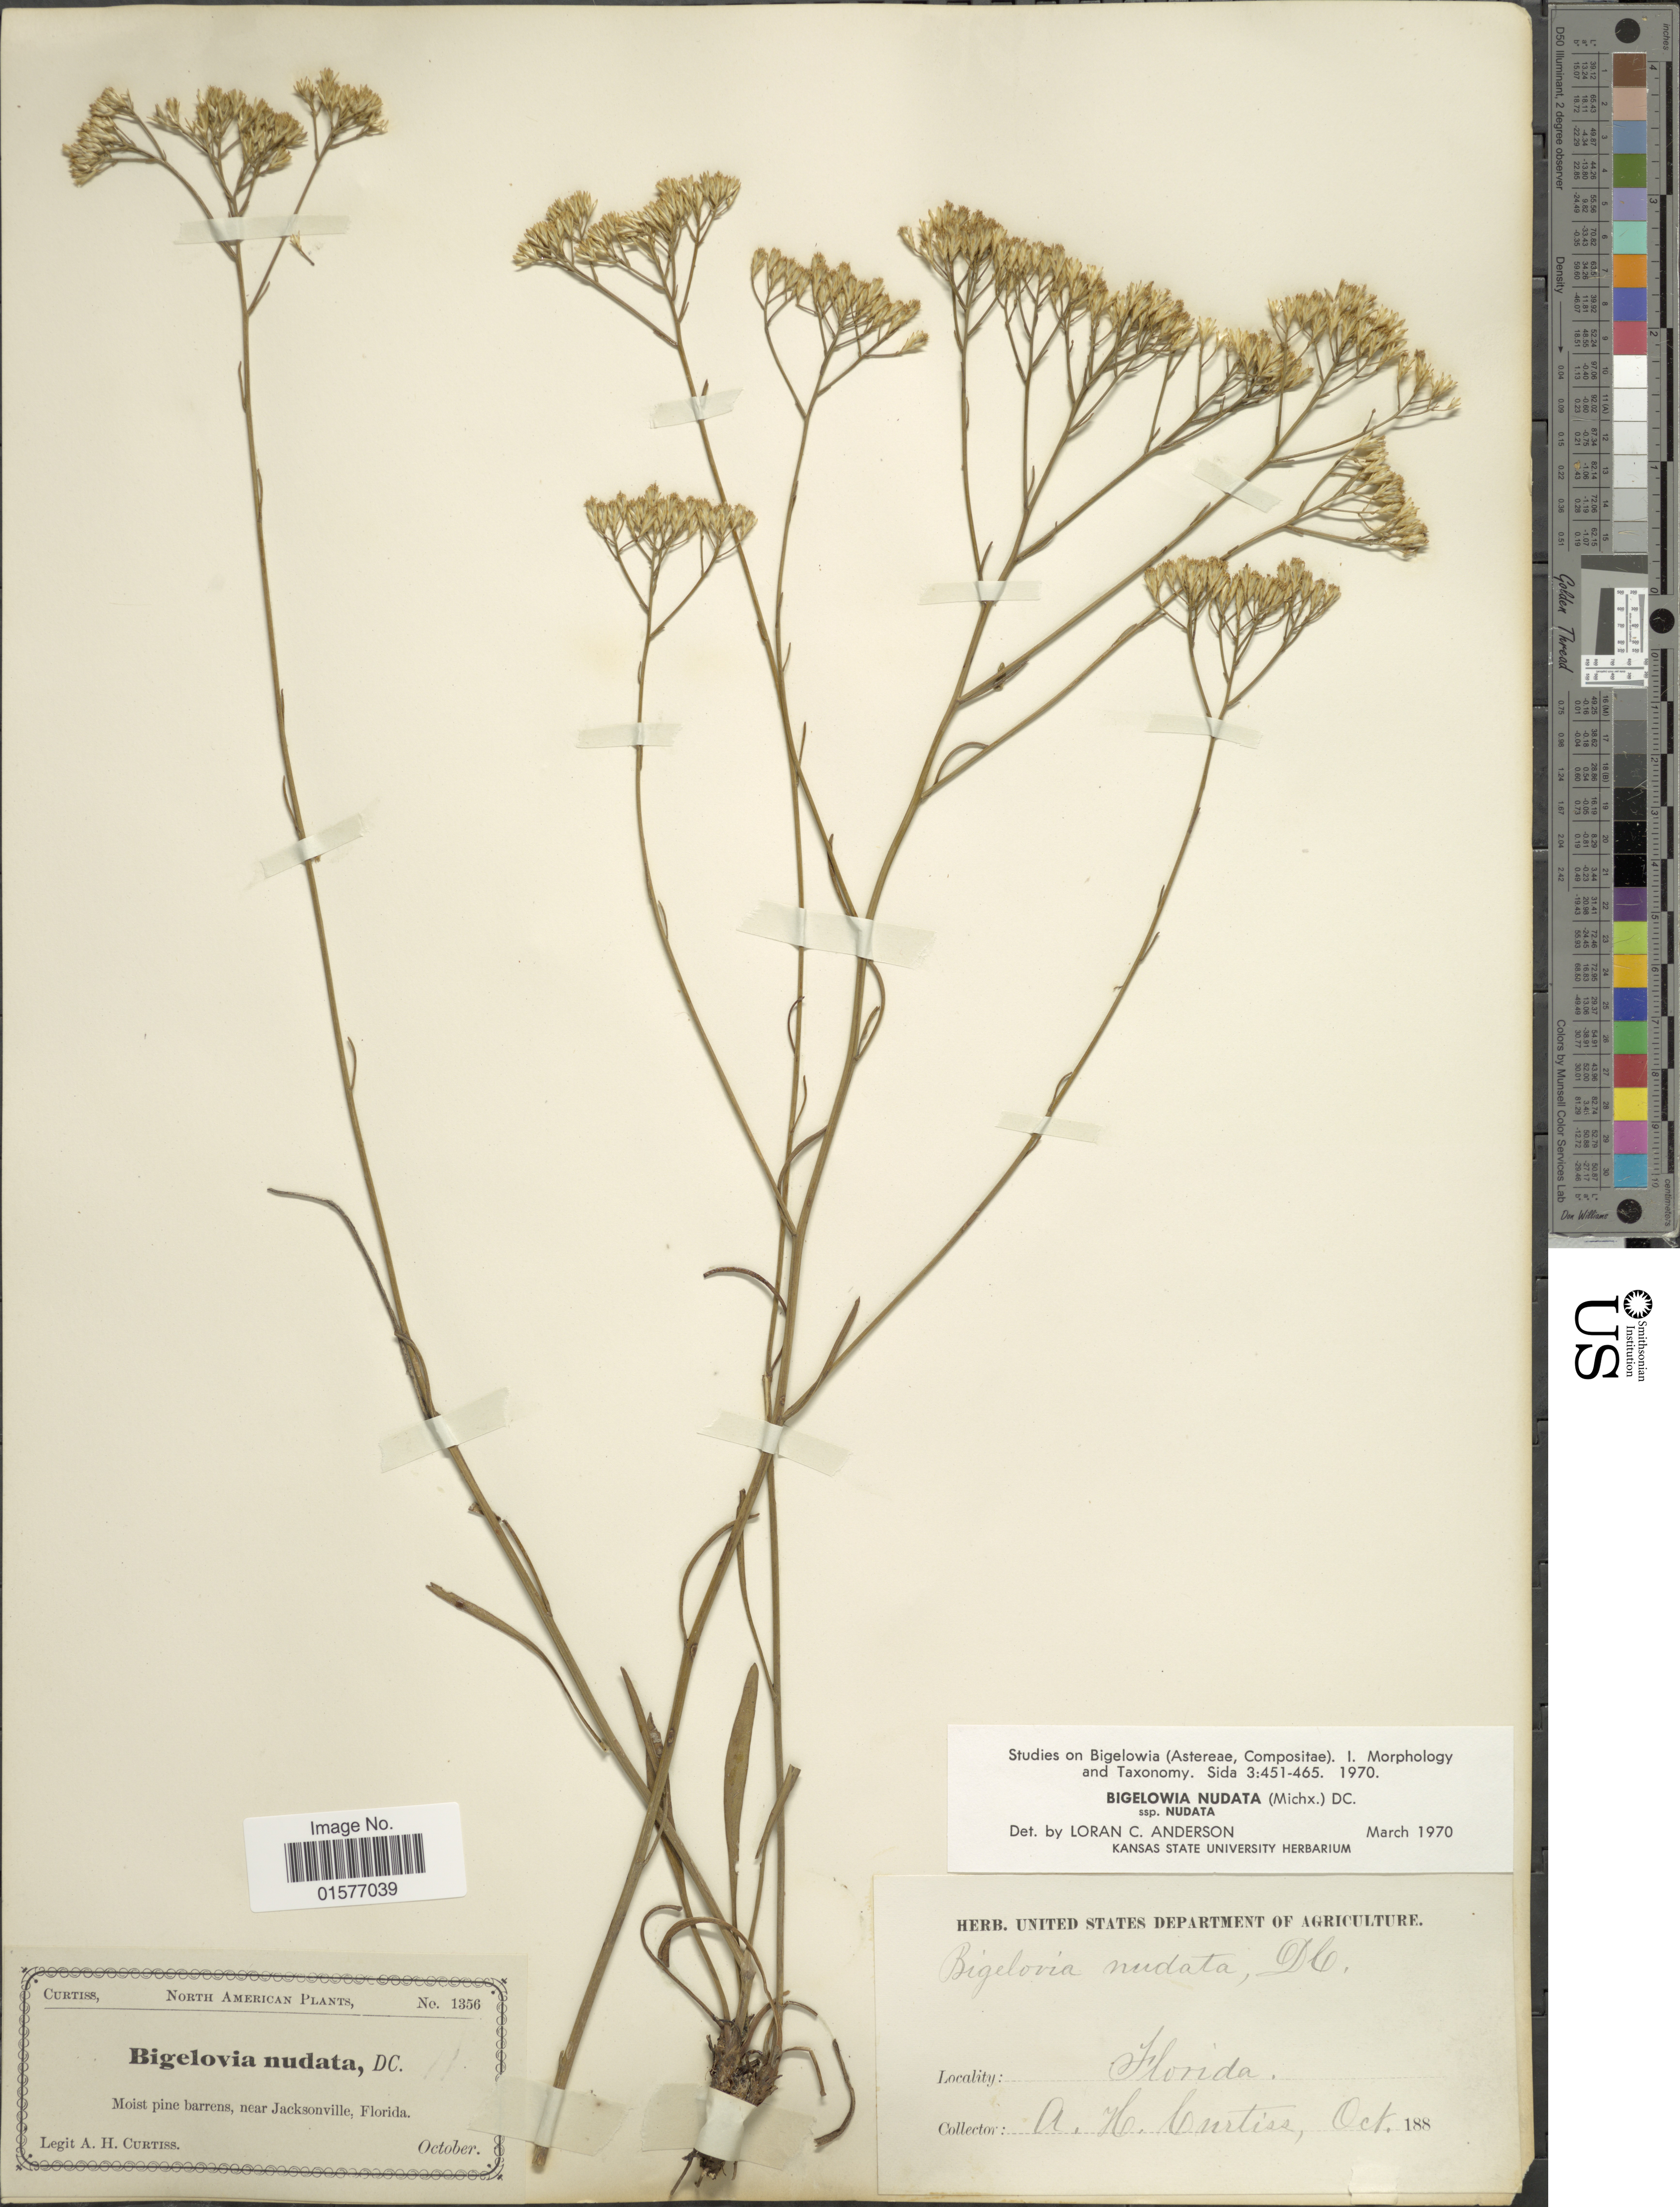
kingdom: Plantae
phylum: Tracheophyta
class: Magnoliopsida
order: Asterales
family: Asteraceae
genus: Bigelowia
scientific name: Bigelowia nudata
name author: (Michx.) DC.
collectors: A. H. Curtiss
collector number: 1356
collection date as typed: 188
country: United States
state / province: Florida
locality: Moist pine barrens, near Jacksonville,